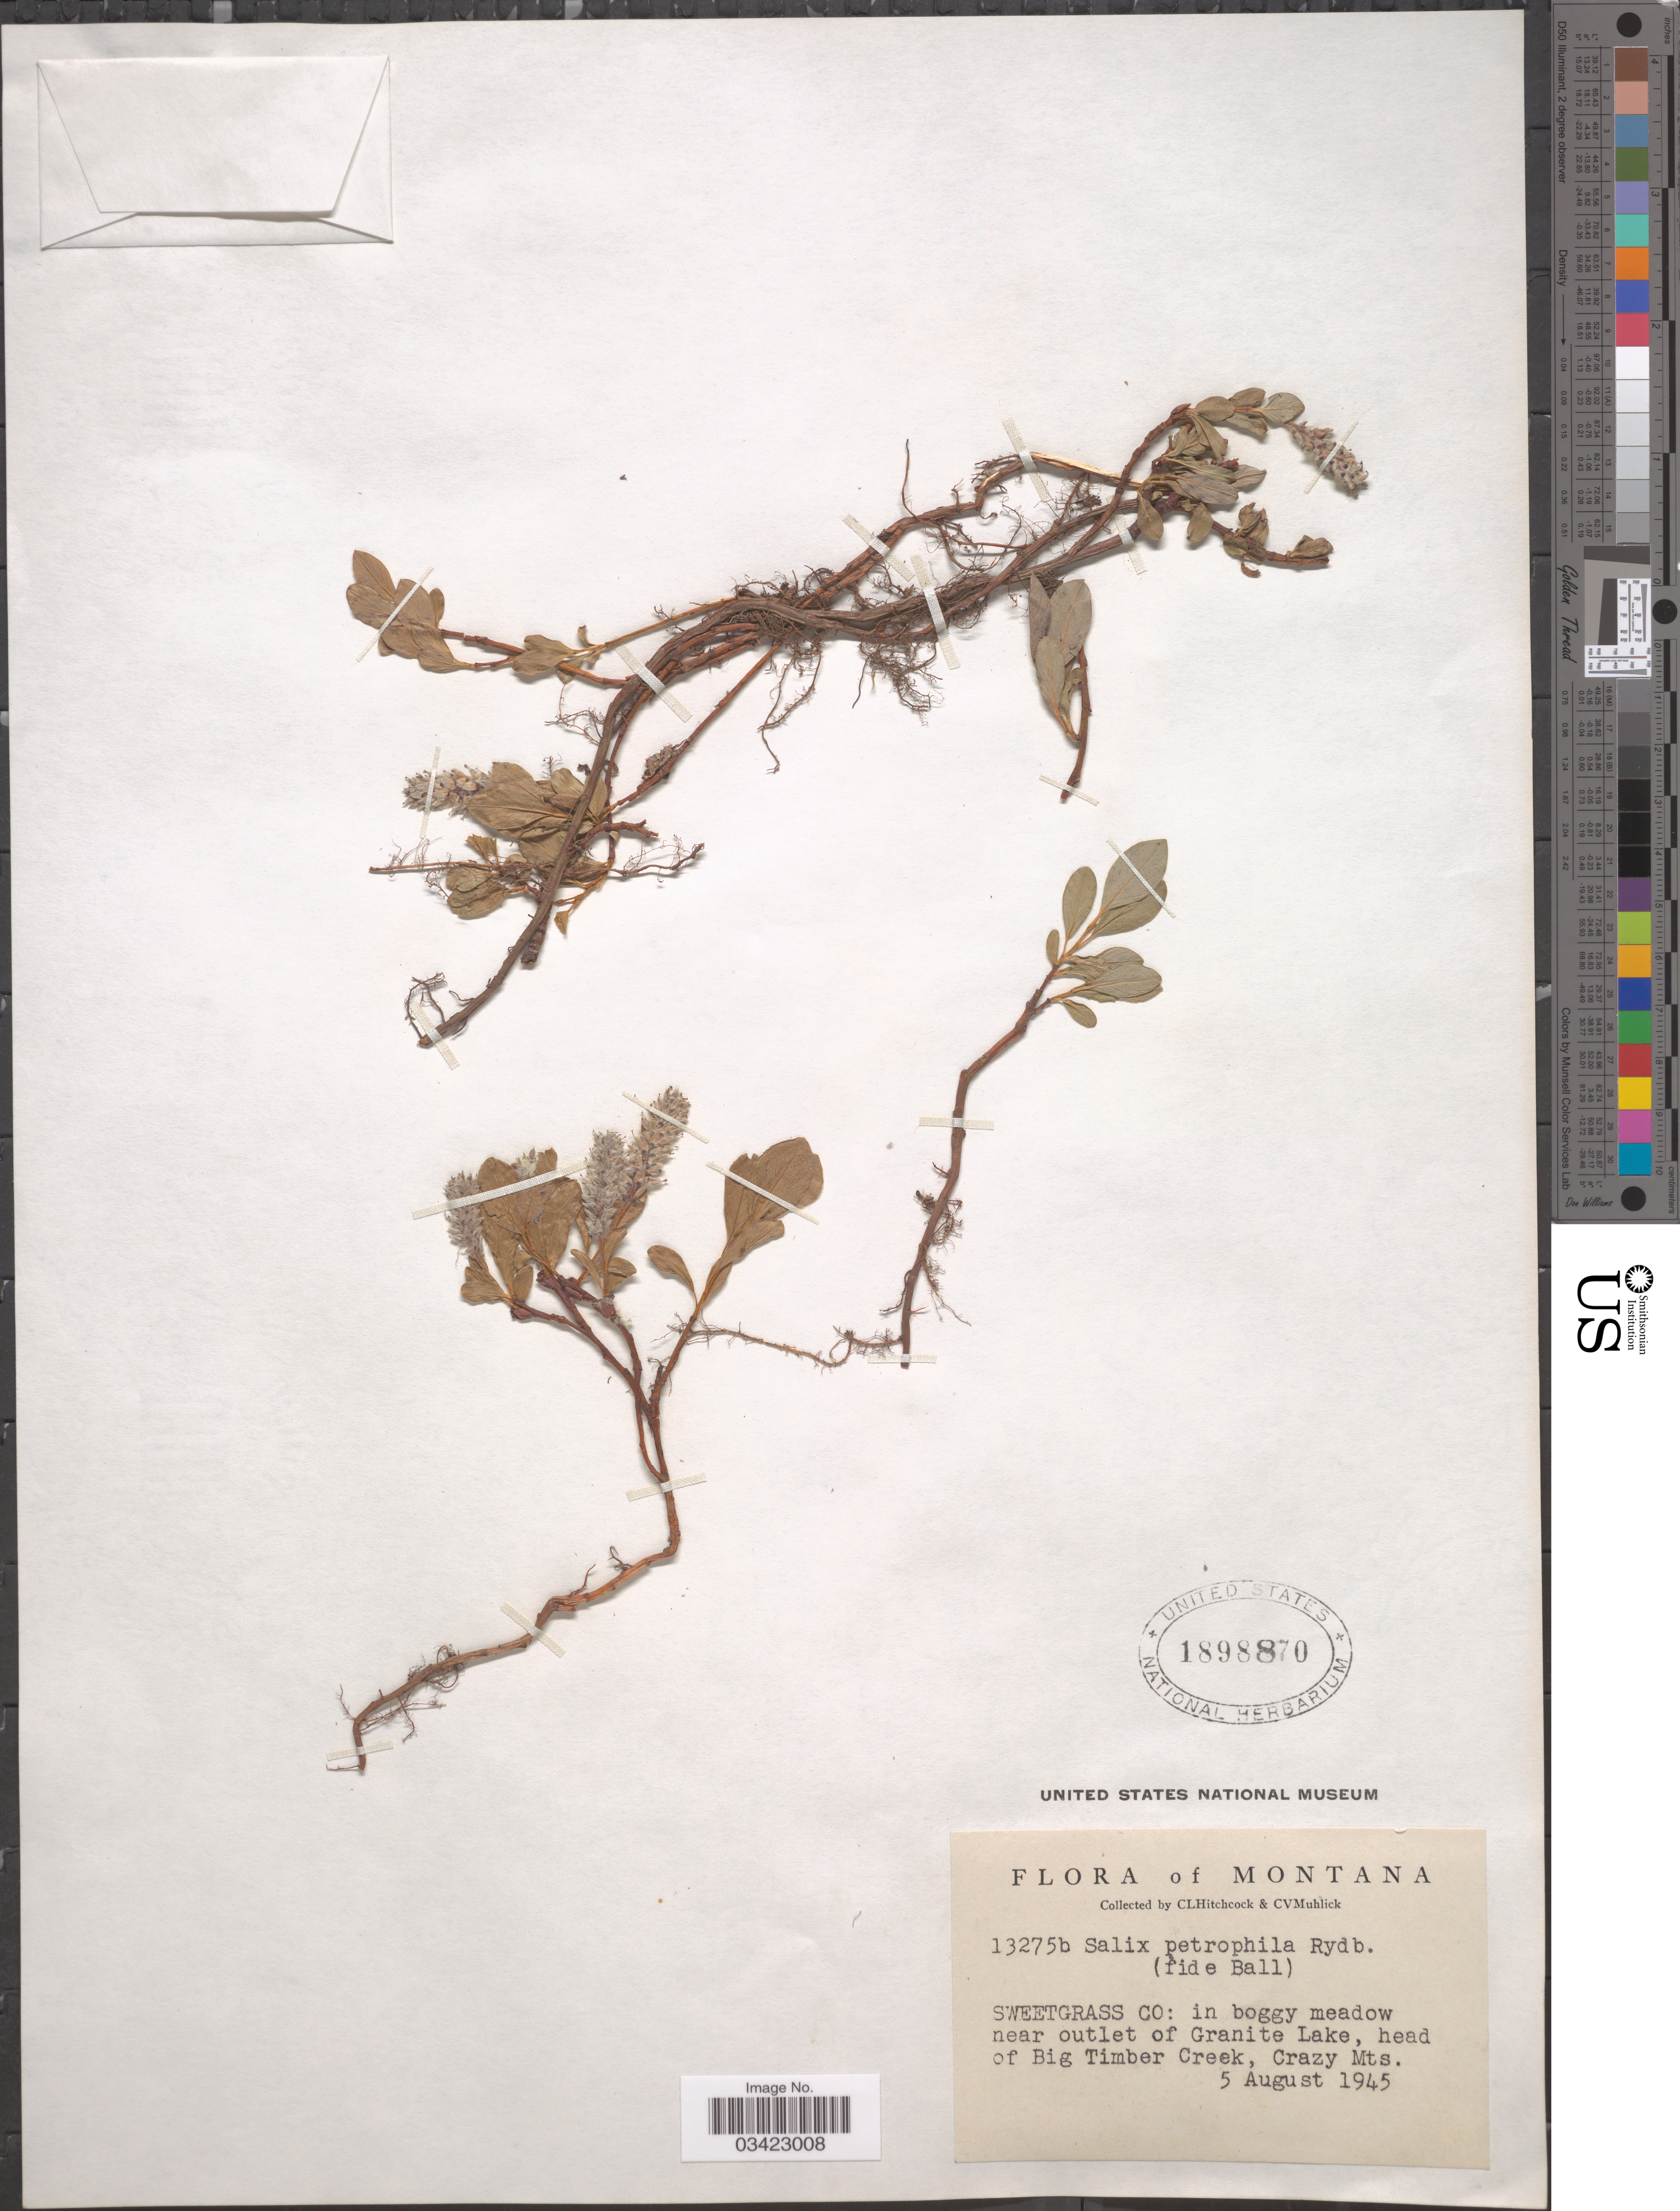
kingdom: Plantae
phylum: Tracheophyta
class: Magnoliopsida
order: Malpighiales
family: Salicaceae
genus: Salix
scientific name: Salix anglorum var. antiplasta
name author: C.K. Schneid.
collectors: C. L. Hitchcock & C. V. Muhlick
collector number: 13275b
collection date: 1945-08-05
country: United States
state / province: Montana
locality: Sweetgrass Co: in boggy meadow near outlet of Granite Lake, head of Big Timber Creek, Crazy Mts.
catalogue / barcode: US 1898870